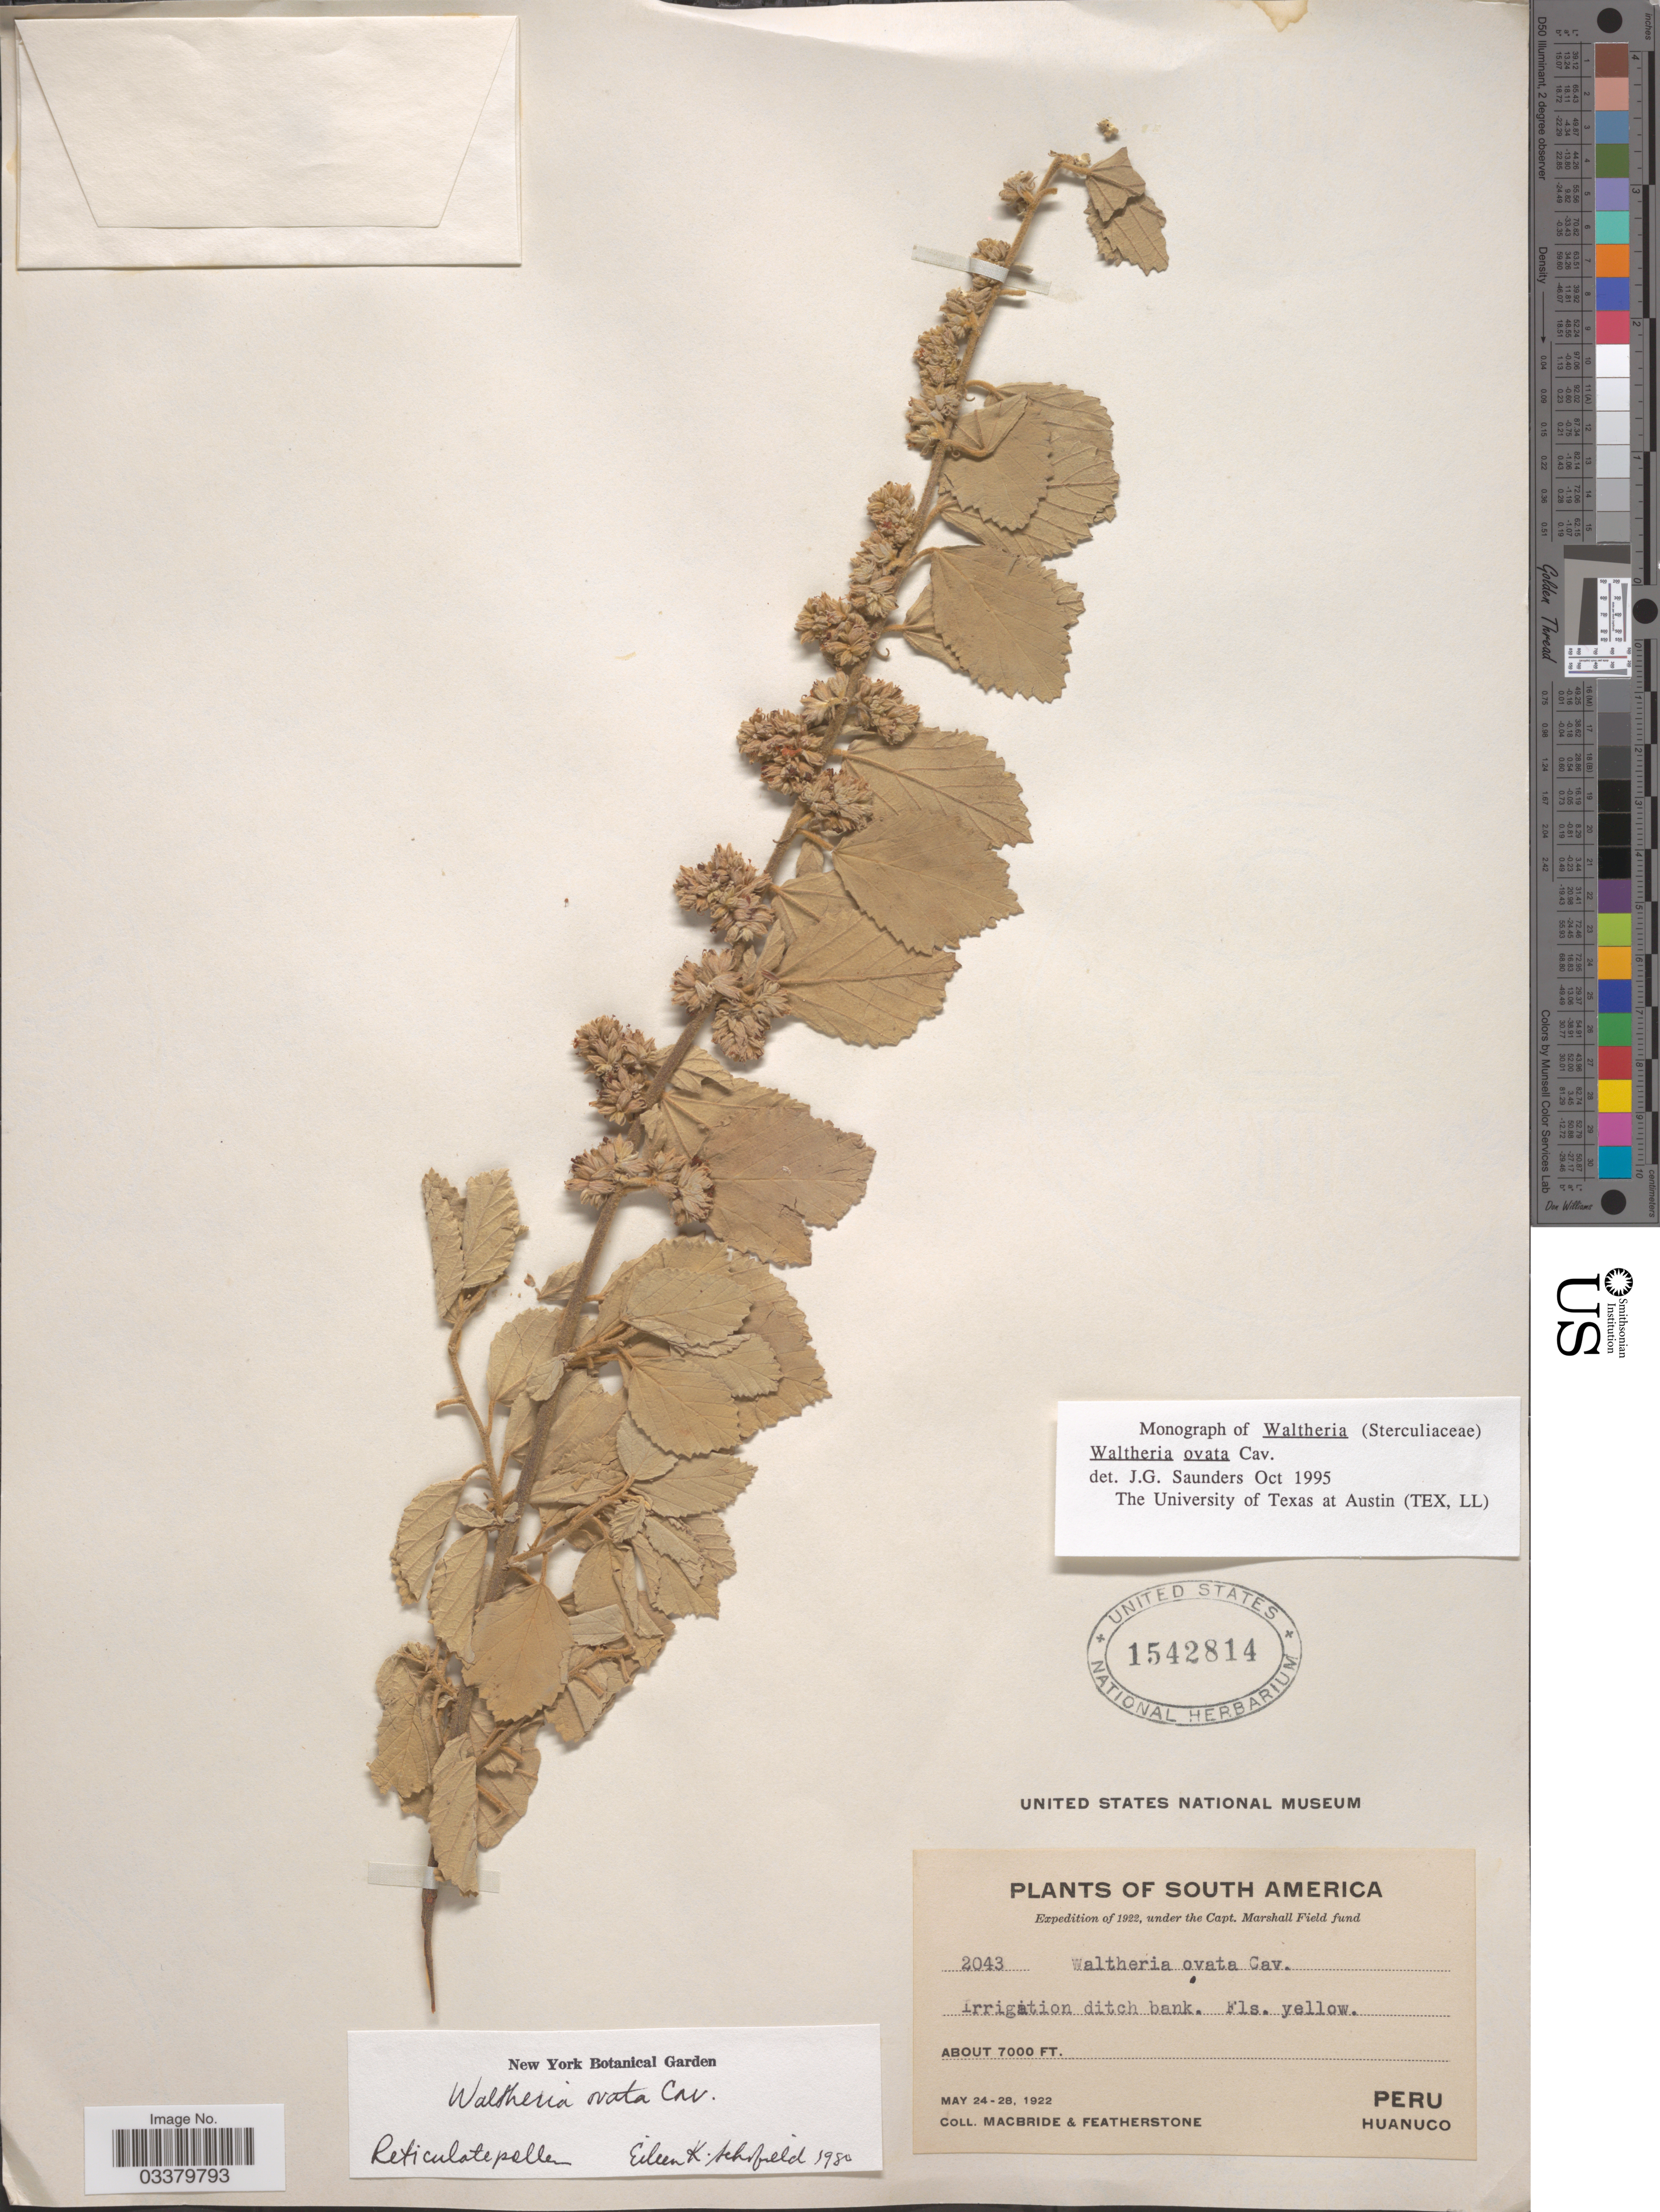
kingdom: Plantae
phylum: Tracheophyta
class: Magnoliopsida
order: Malvales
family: Malvaceae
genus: Waltheria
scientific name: Waltheria ovata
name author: Cav.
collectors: Macbride, -- & -. Featherstone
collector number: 2043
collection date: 1922-05-24/1922-05-28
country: Peru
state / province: Huánuco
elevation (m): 2134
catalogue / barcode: US 1542814